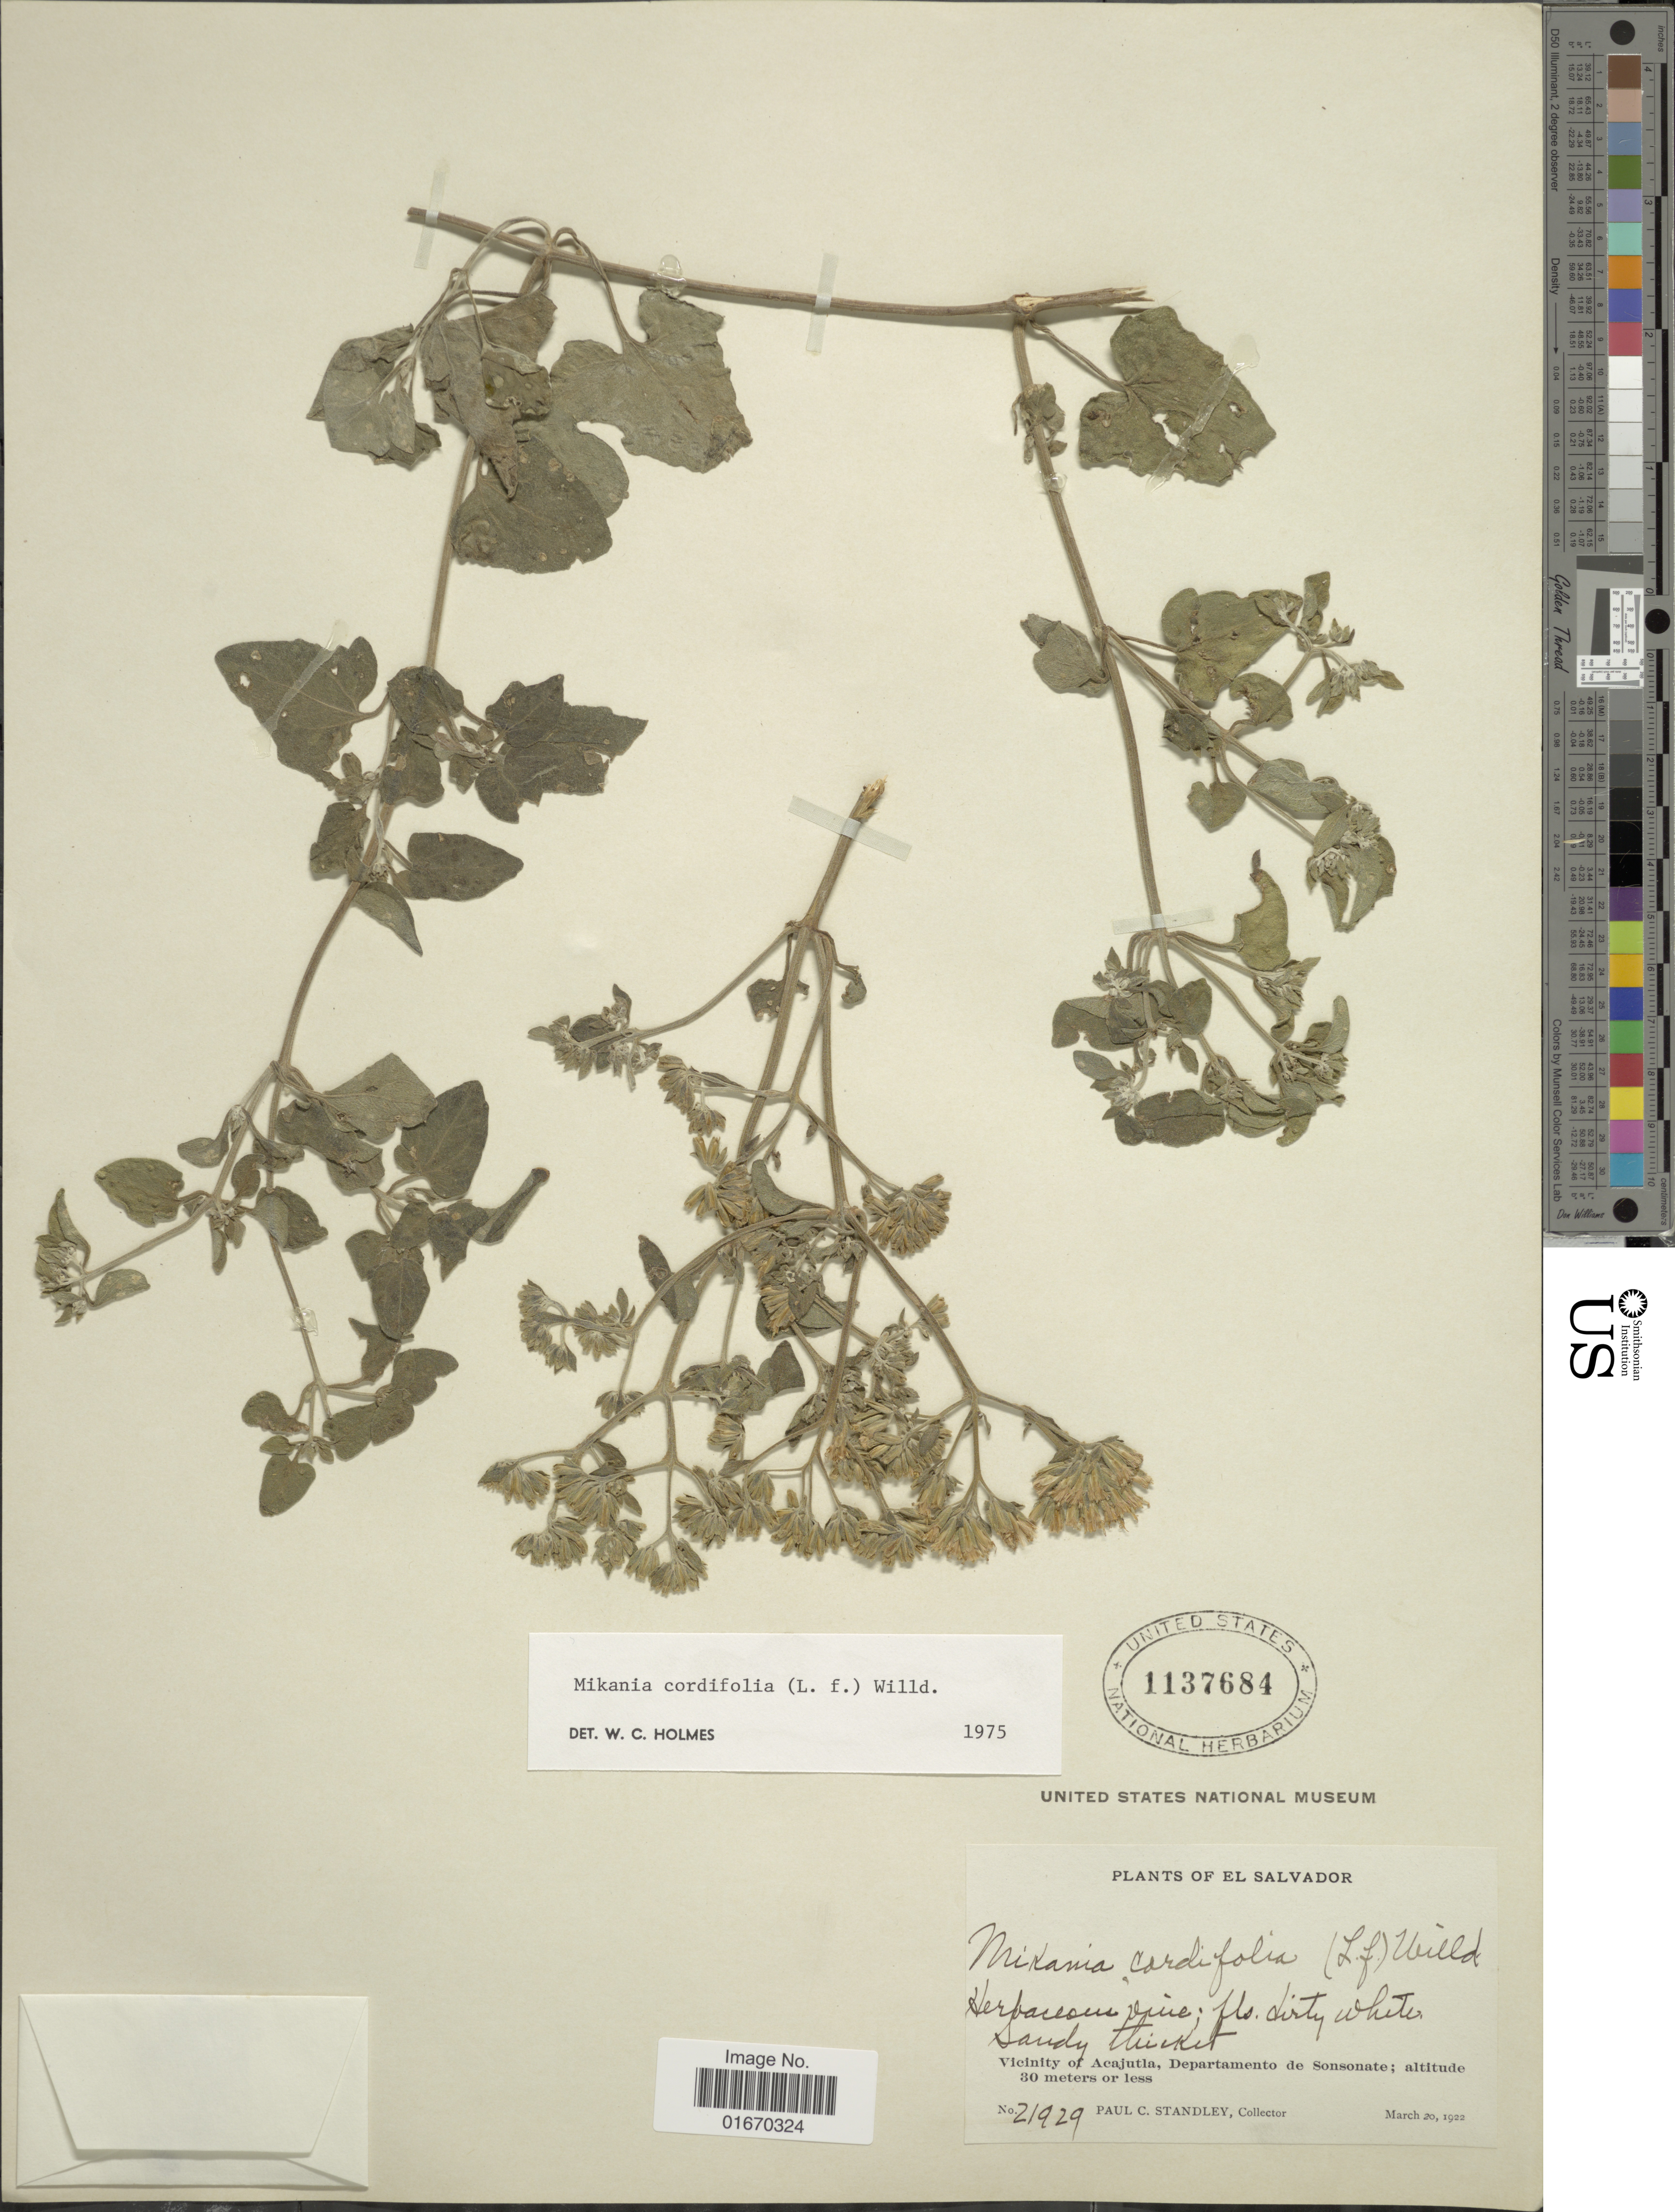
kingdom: Plantae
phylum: Tracheophyta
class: Magnoliopsida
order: Asterales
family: Asteraceae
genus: Mikania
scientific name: Mikania cordifolia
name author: Kunth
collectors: P. C. Standley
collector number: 21929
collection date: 1922-03-20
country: El Salvador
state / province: Sonsonate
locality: Vicinity of Acajutla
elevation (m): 30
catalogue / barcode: US 1137684